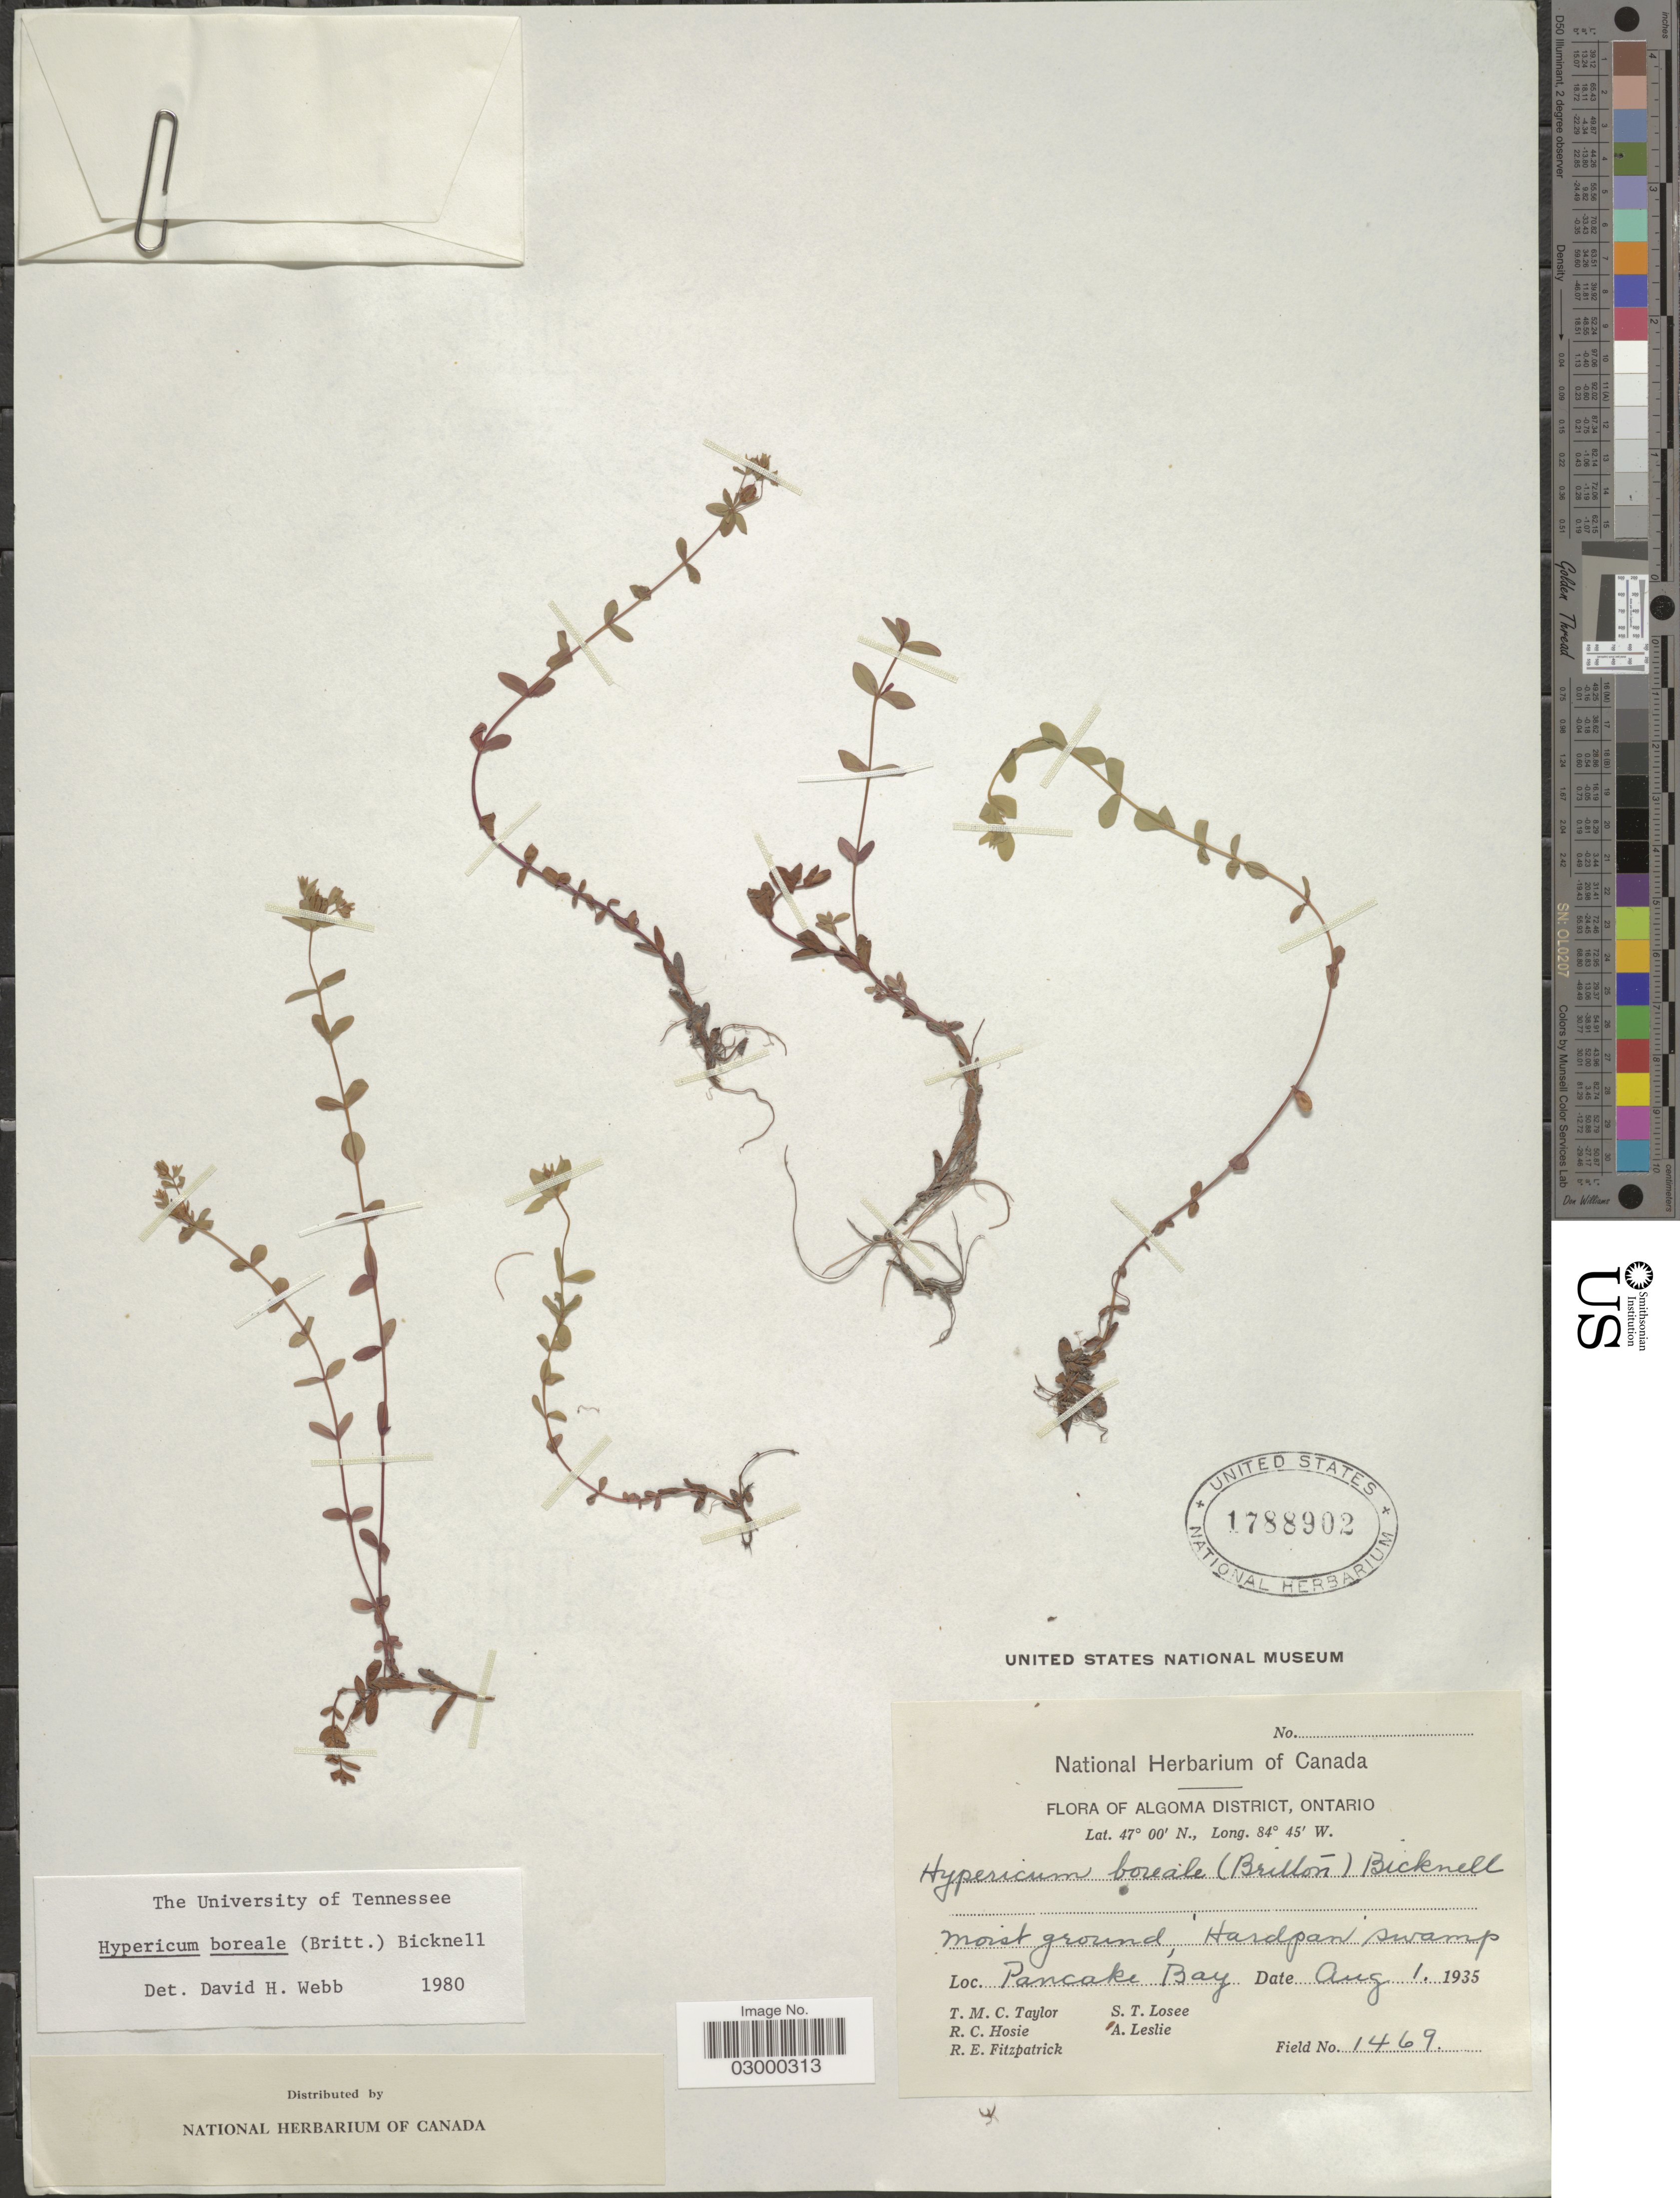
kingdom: Plantae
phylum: Tracheophyta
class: Magnoliopsida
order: Malpighiales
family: Hypericaceae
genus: Hypericum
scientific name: Hypericum boreale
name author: (Britton) E.P. Bicknell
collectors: T. M. C. Taylor, R. Hosie, R. Fitzpatrick, S. Losee & A. Leslie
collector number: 1469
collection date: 1935-08-01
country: Canada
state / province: Ontario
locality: Algoma District, moist ground, Hardpan swamp, Pancake Bay.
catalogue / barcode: US 1788902